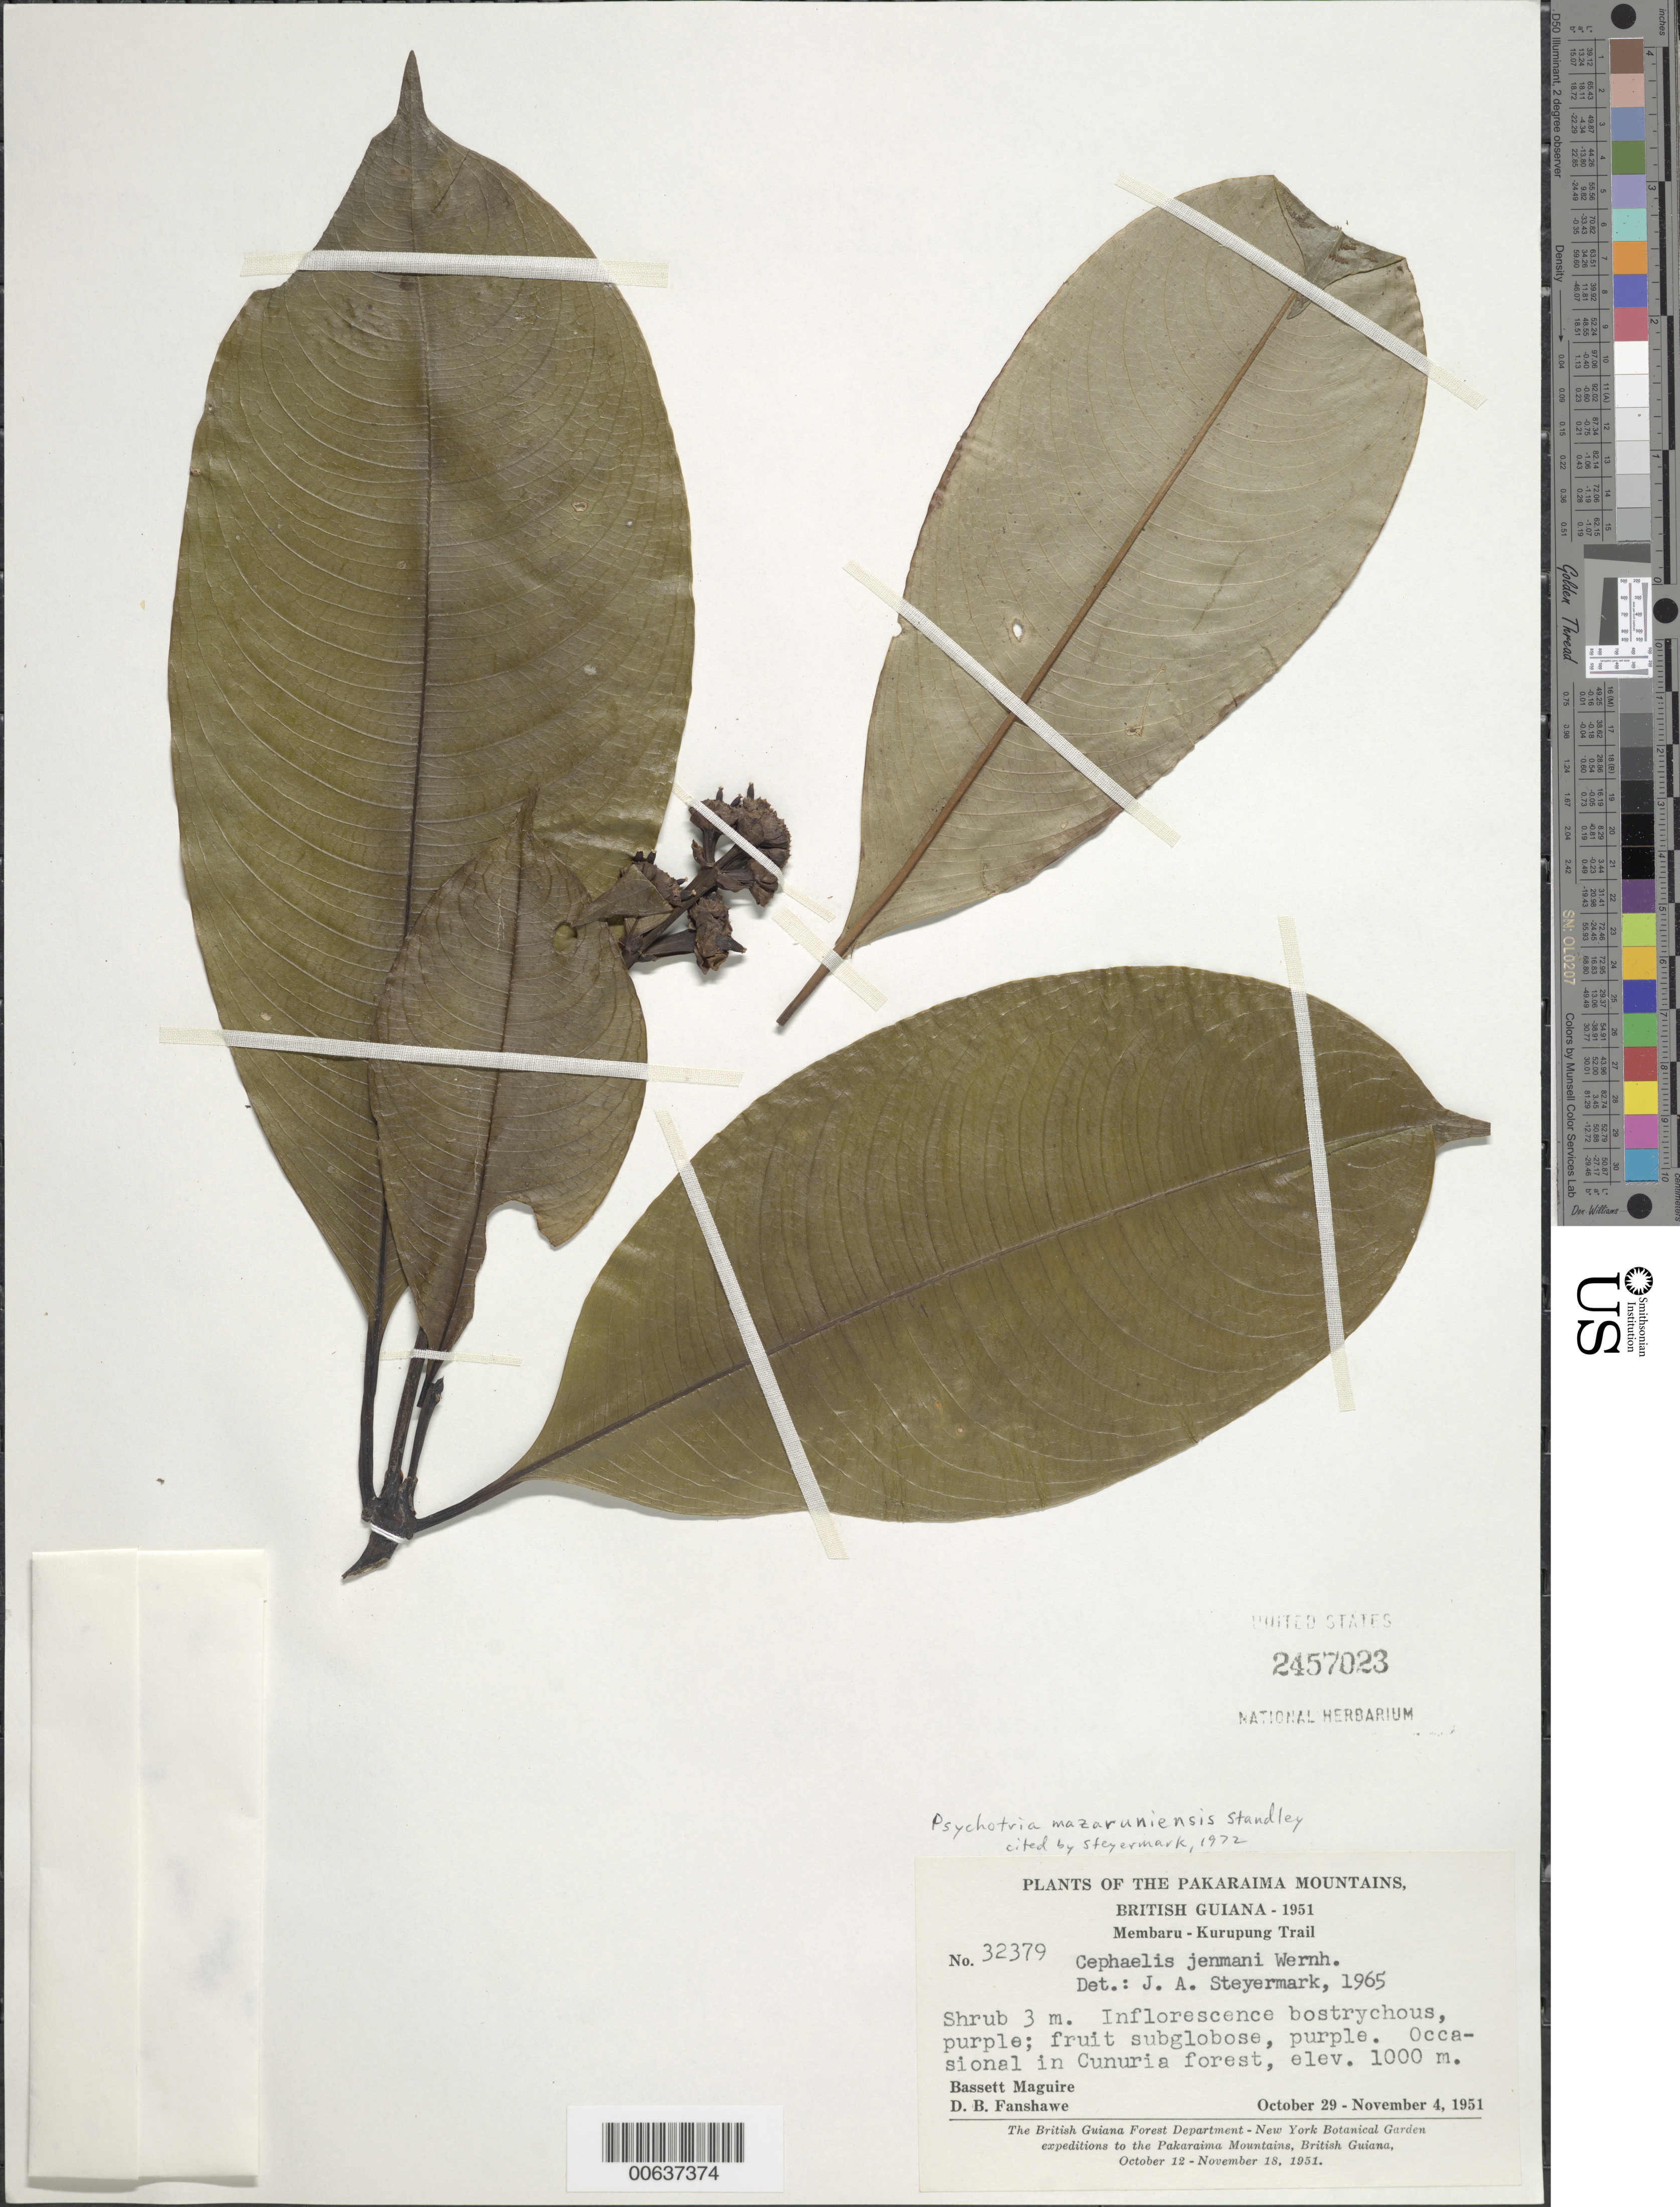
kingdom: Plantae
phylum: Tracheophyta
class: Magnoliopsida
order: Gentianales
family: Rubiaceae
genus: Palicourea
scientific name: Palicourea jenmanii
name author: (Wernham) Delprete & J.H. Kirkbr.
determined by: Kirkbride, J. H., Jr.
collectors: B. Maguire & D. B. Fanshawe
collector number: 32379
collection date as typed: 29-Oct-51 to 4-Nov-51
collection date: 1951-10-29/1951-11-04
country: Guyana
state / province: Cuyuni-Mazaruni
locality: Membaru-Kurupung Trail, Pakaraima Mts.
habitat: Cunuria forest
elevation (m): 1000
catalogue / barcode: US 2457023